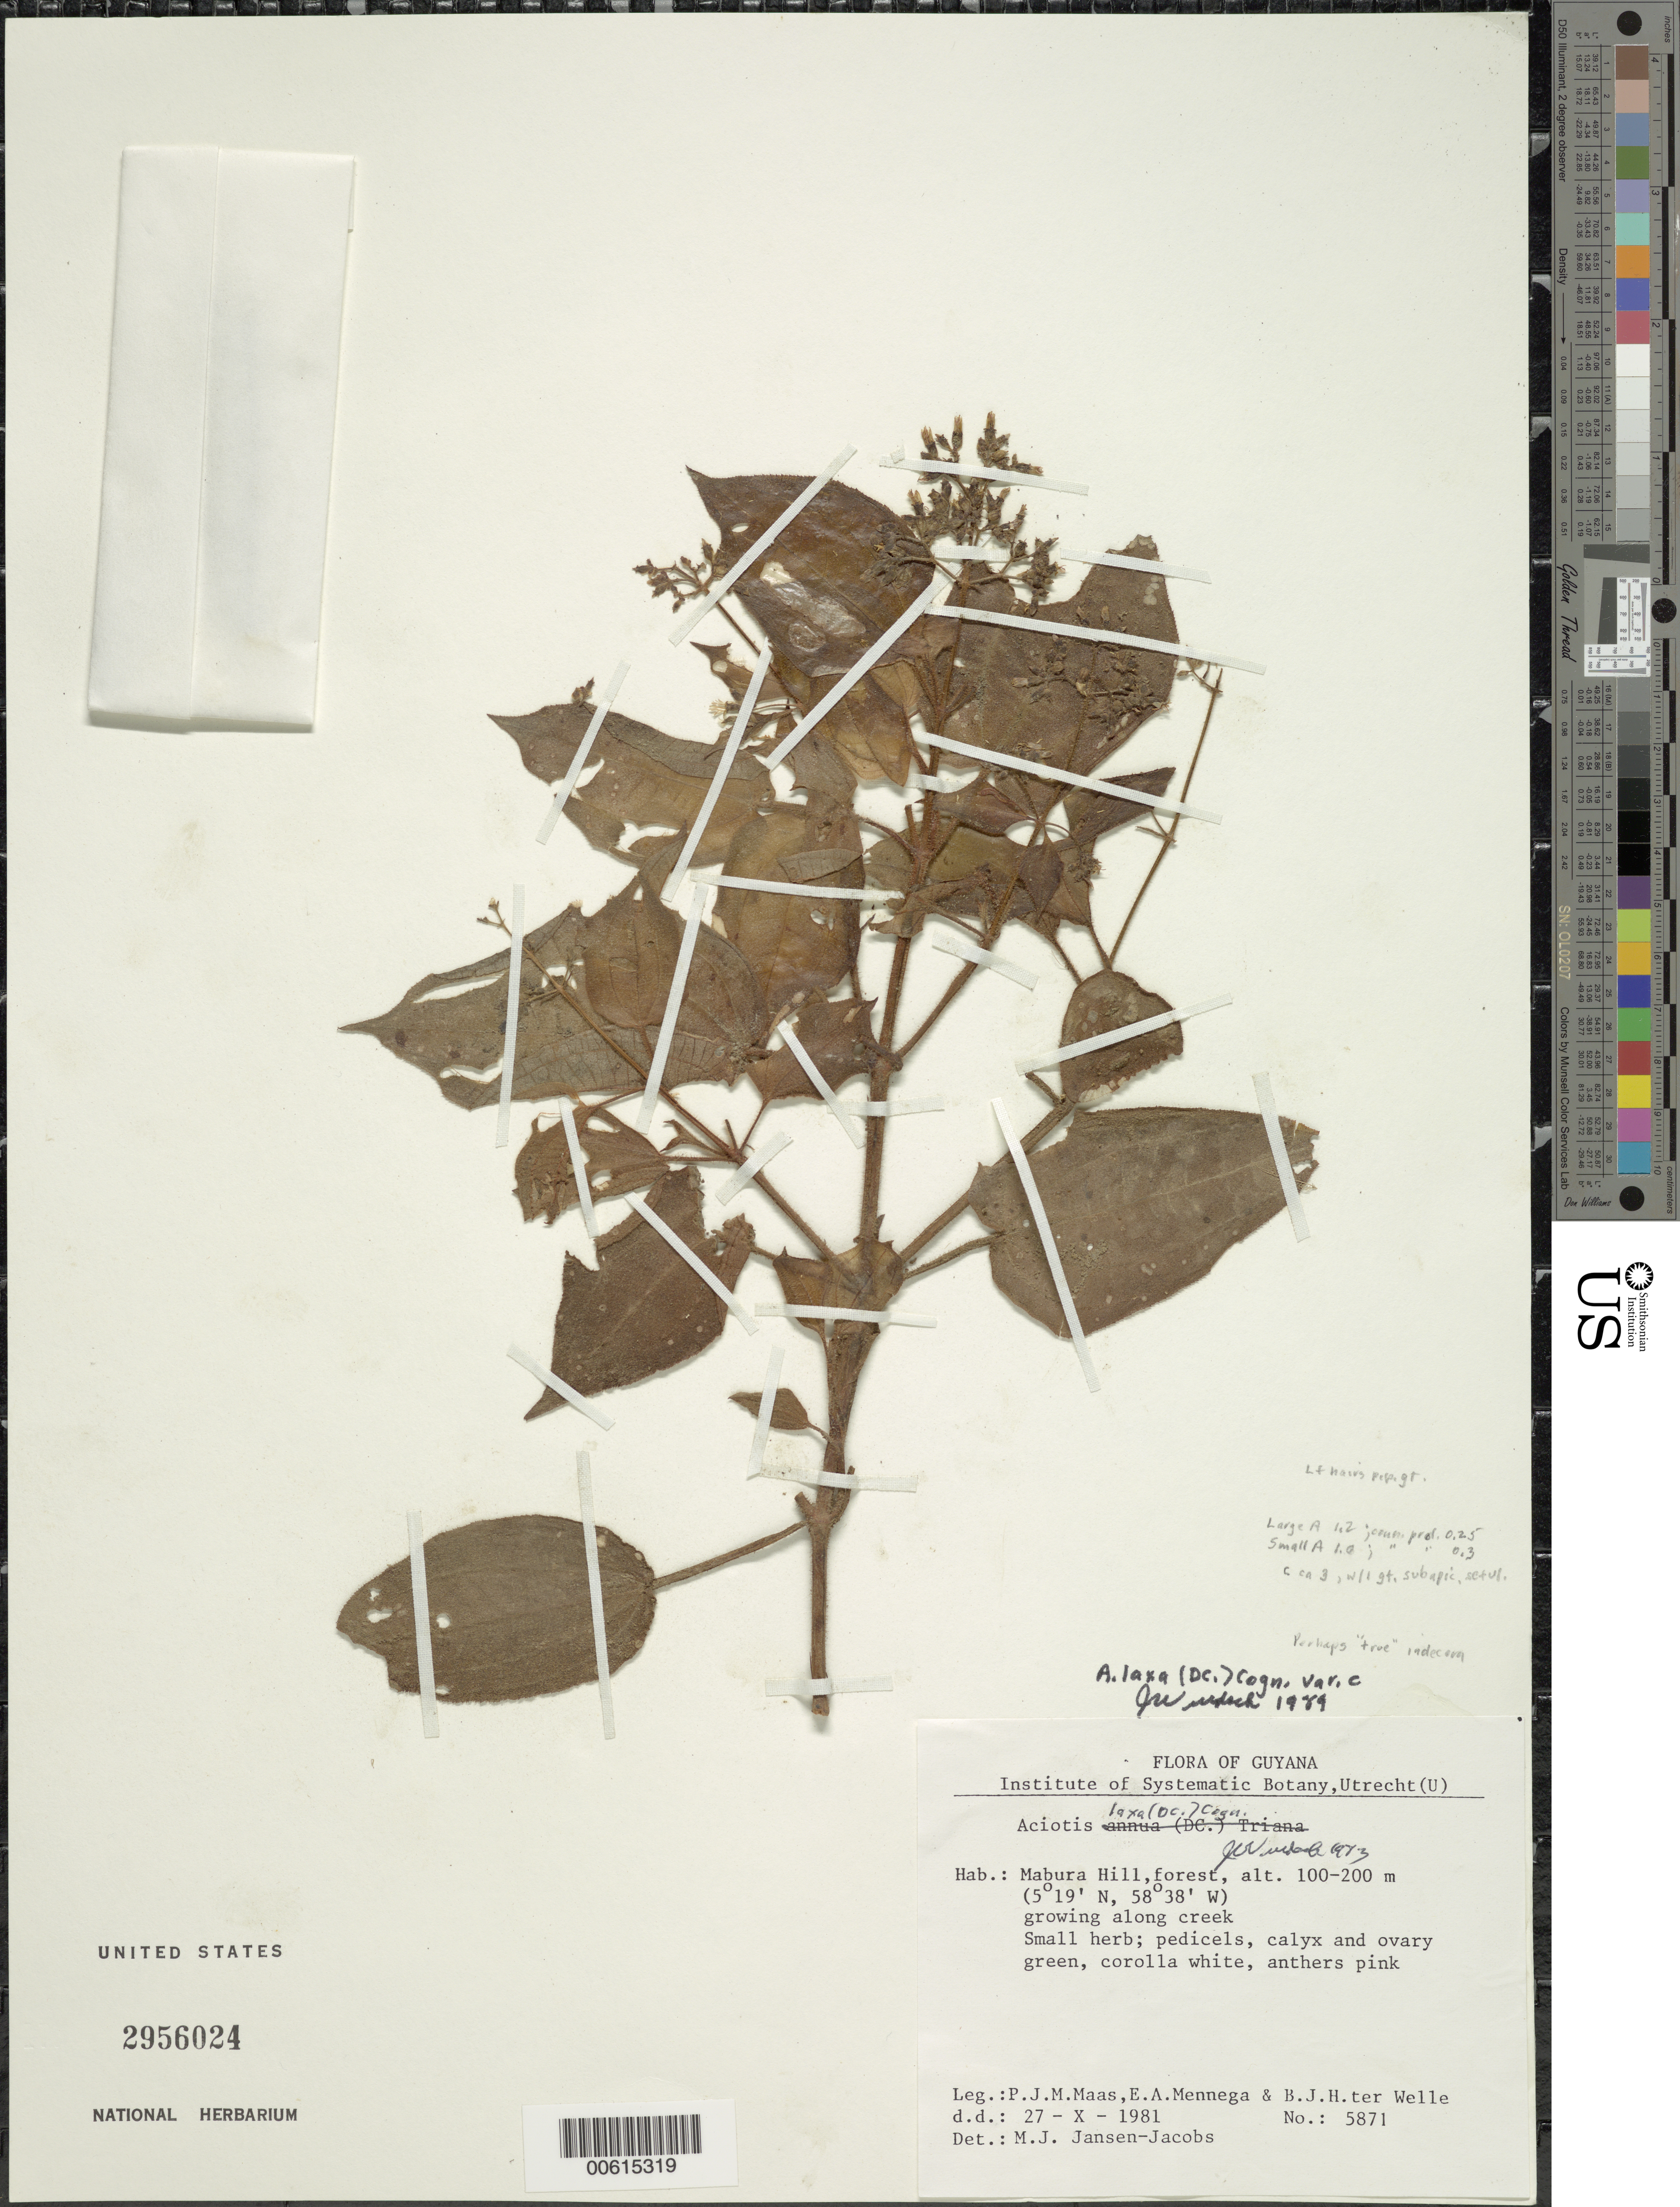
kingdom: Plantae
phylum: Tracheophyta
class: Magnoliopsida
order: Myrtales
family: Melastomataceae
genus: Aciotis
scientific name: Aciotis laxa var. C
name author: (DC.) Cogn.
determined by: Wurdack, John J., (US), US (UNITED STATES)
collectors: P. Maas, E. A. Mennega, B. Welle & H. Groen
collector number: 5871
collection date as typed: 27-Oct-81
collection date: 1981-10-27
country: Guyana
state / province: U. Demerara-Berbice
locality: Mabura Hill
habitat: Forest, growing along creek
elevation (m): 100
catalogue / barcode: US 2956024